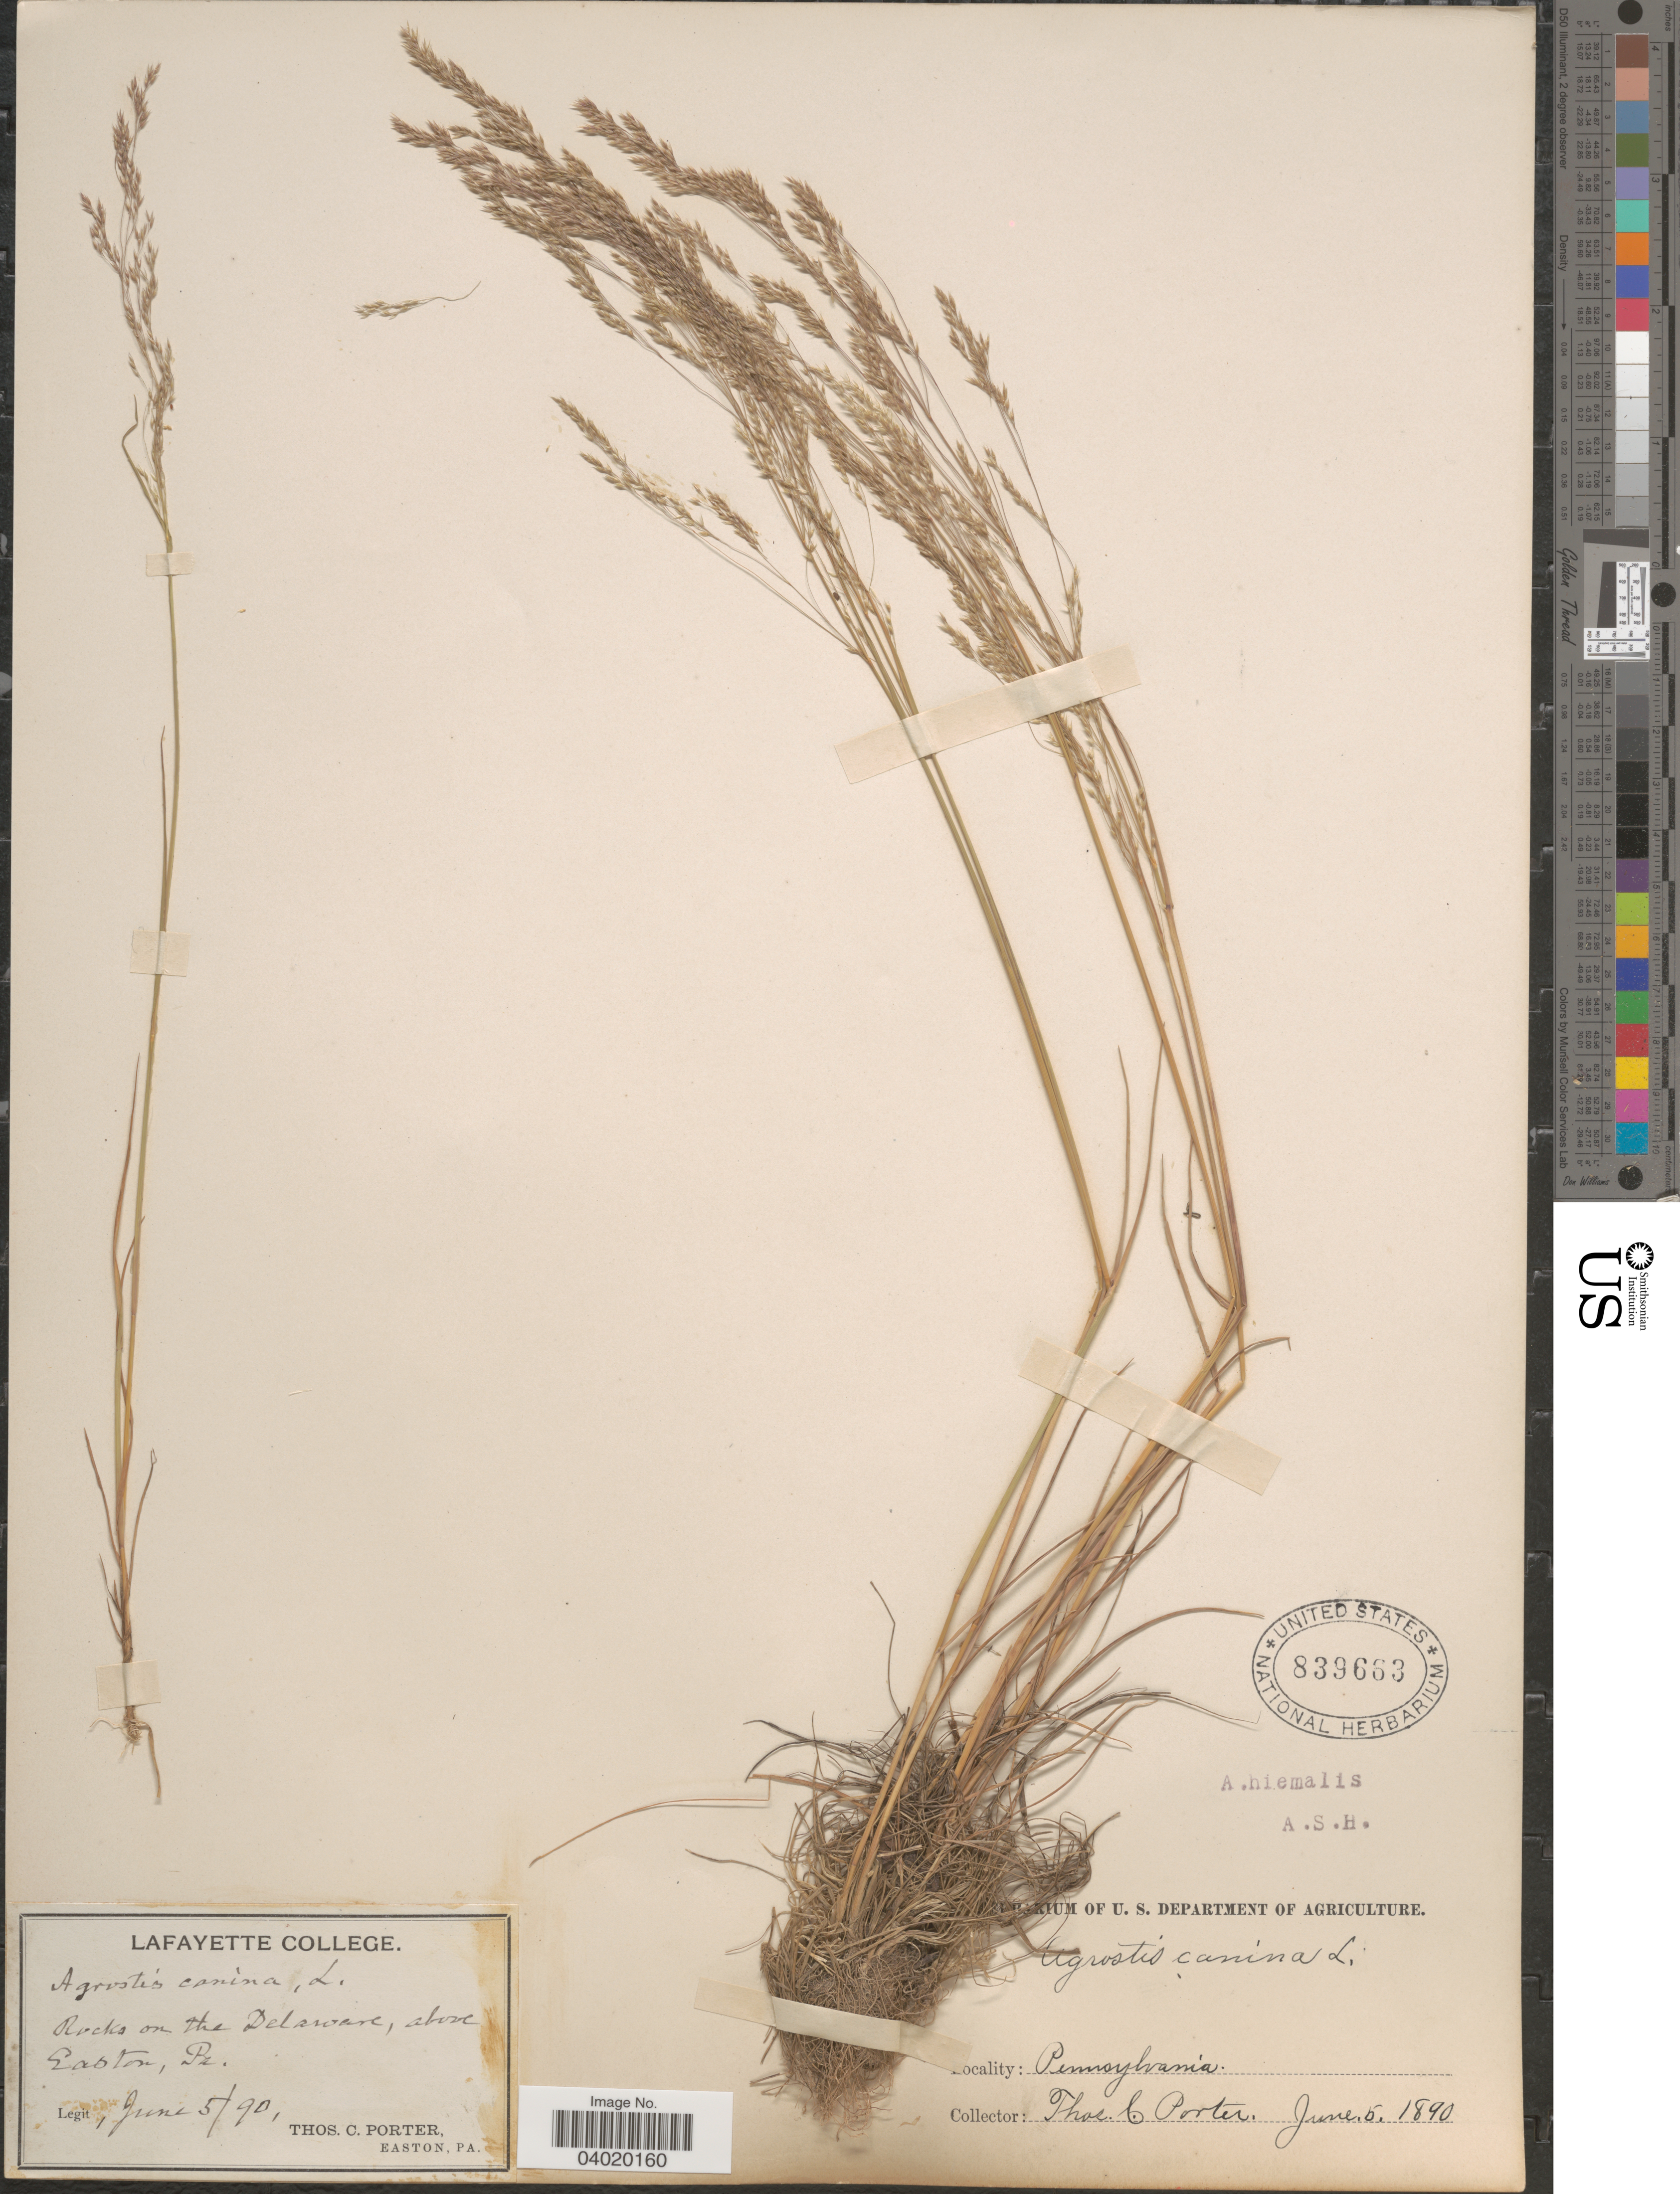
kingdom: Plantae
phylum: Tracheophyta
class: Liliopsida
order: Poales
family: Poaceae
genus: Agrostis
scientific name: Agrostis hyemalis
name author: (Walter) Britton et al.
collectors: T. Porter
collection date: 1890-06-05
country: United States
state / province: Pennsylvania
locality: Rocks on the Delaware, above Easton.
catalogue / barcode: US 839663